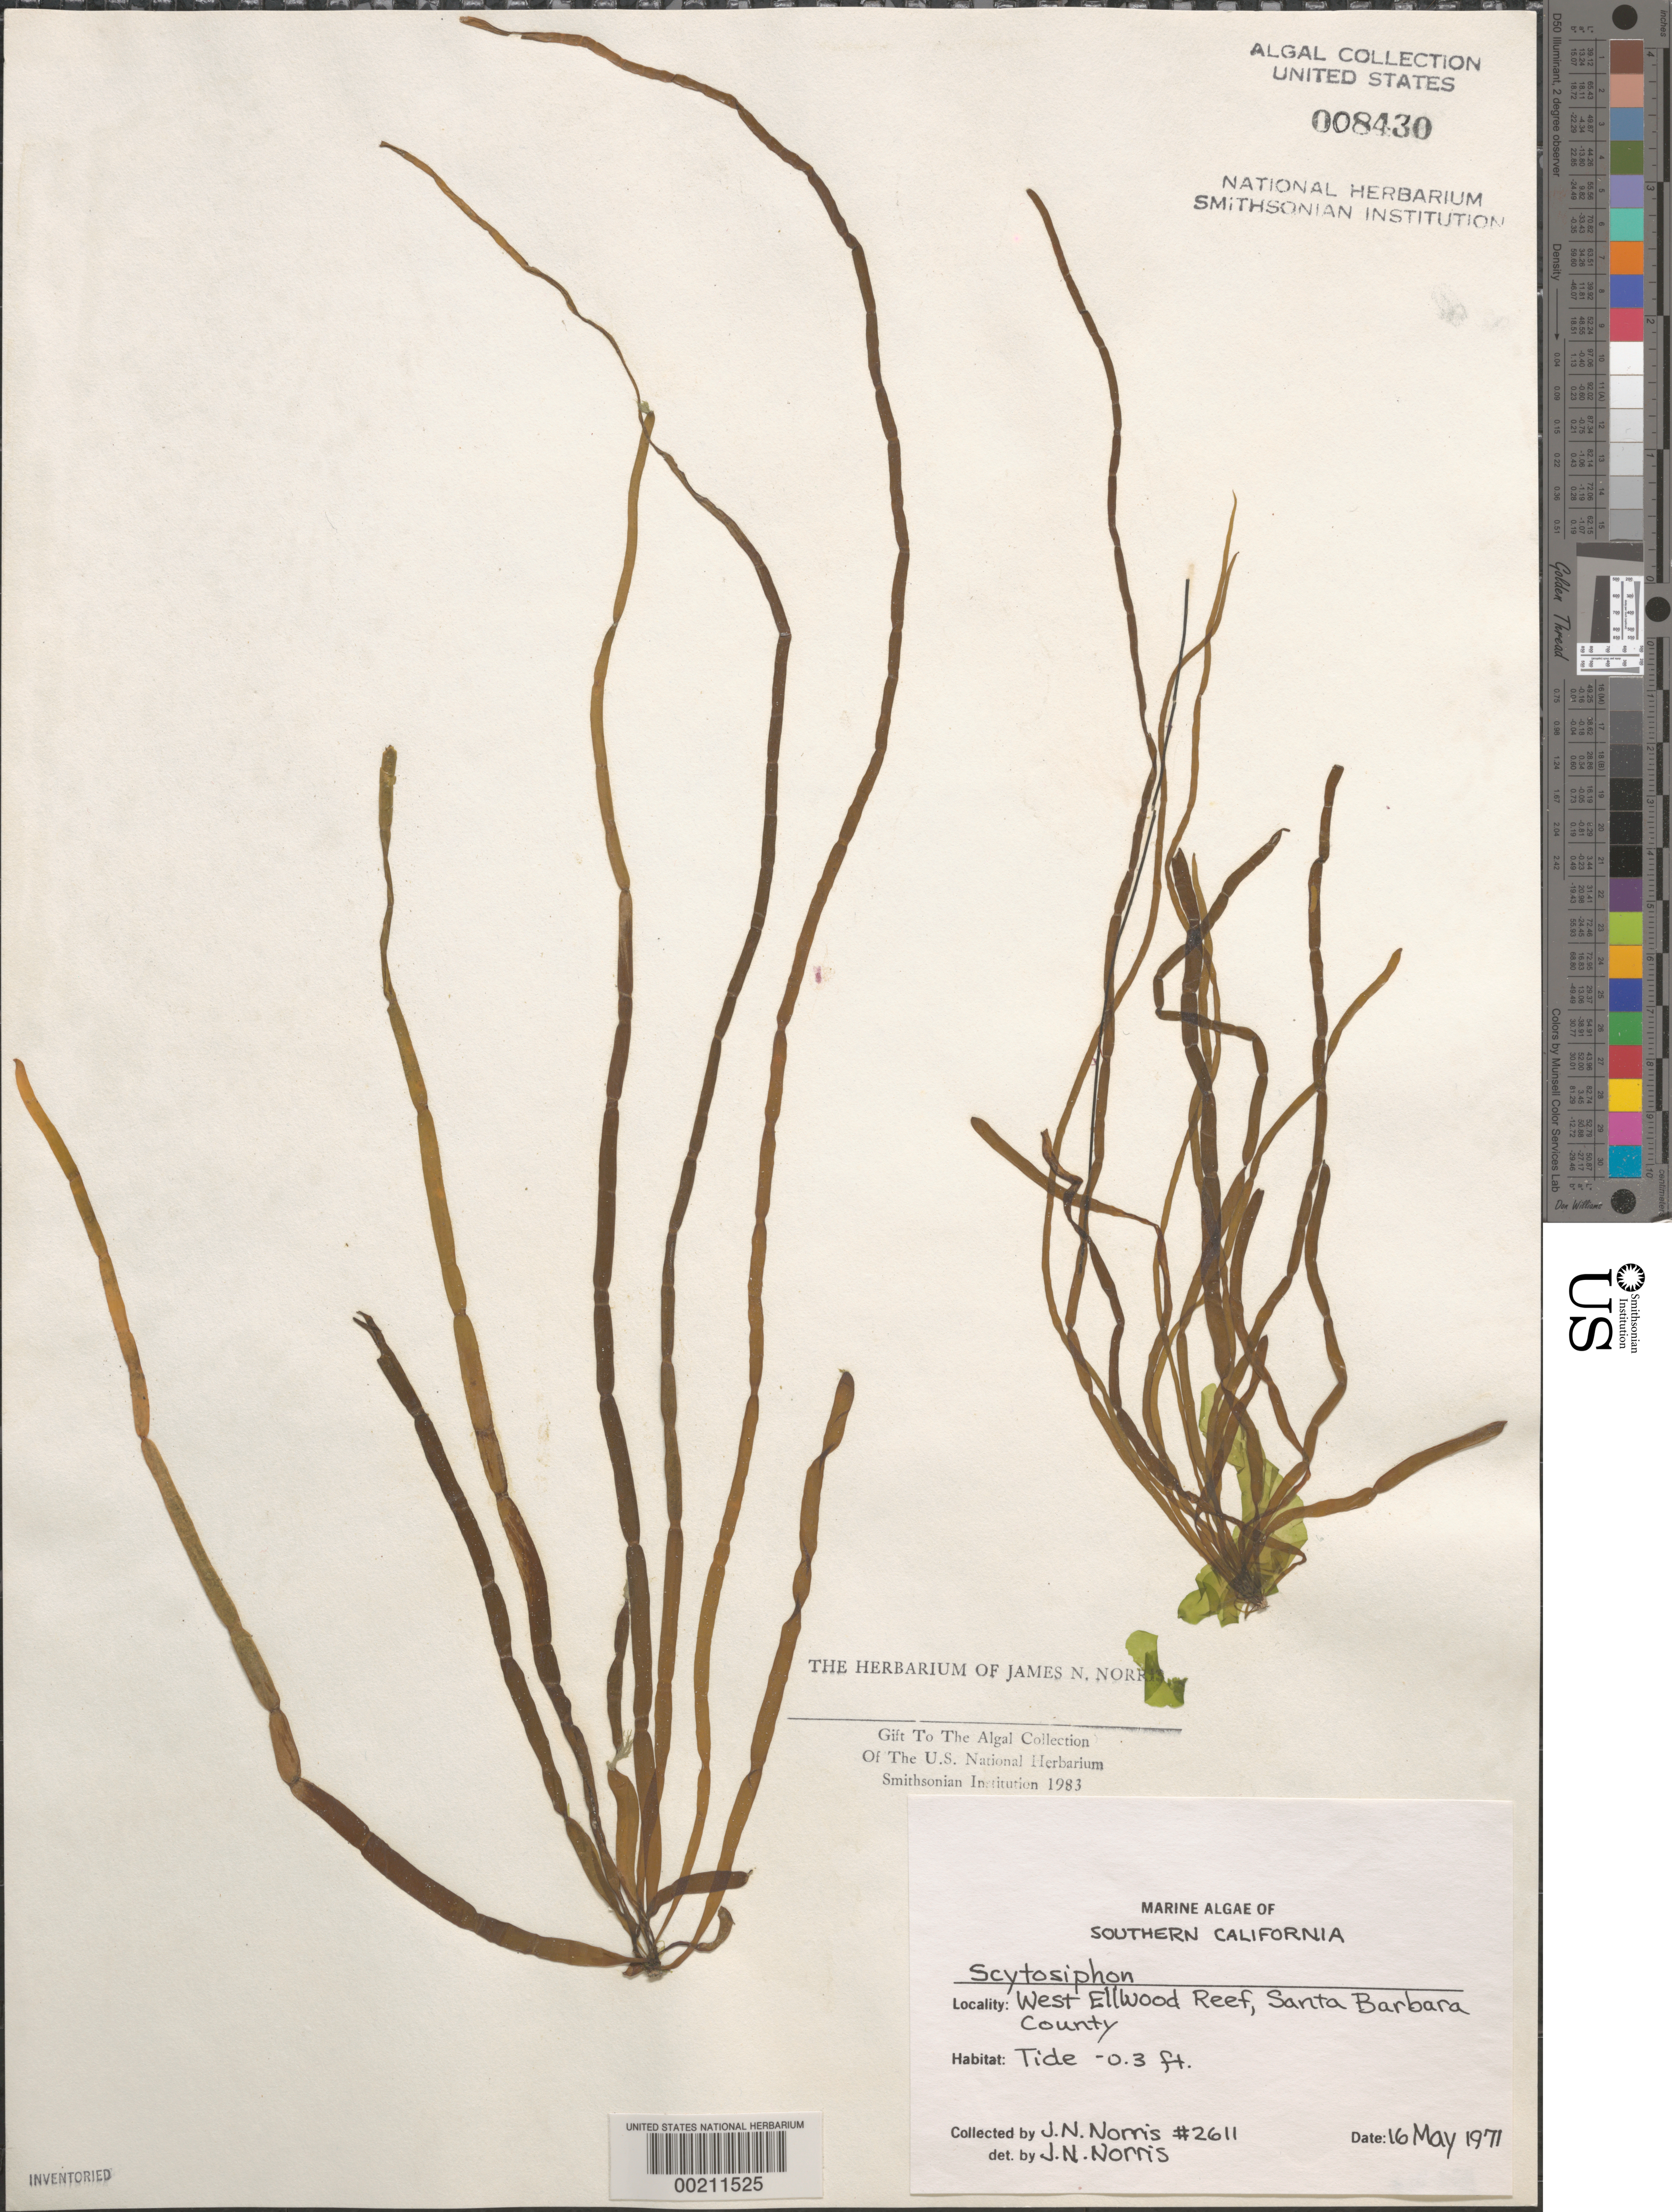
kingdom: Chromista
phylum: Ochrophyta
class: Phaeophyceae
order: Scytosiphonales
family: Scytosiphonaceae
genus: Scytosiphon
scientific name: Scytosiphon sp.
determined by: Norris, James N.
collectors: J. N. Norris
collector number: JN-2611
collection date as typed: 16 May 1971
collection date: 1971-05-16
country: United States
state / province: California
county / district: Santa Barbara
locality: West Ellwood Reef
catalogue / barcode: US 8430